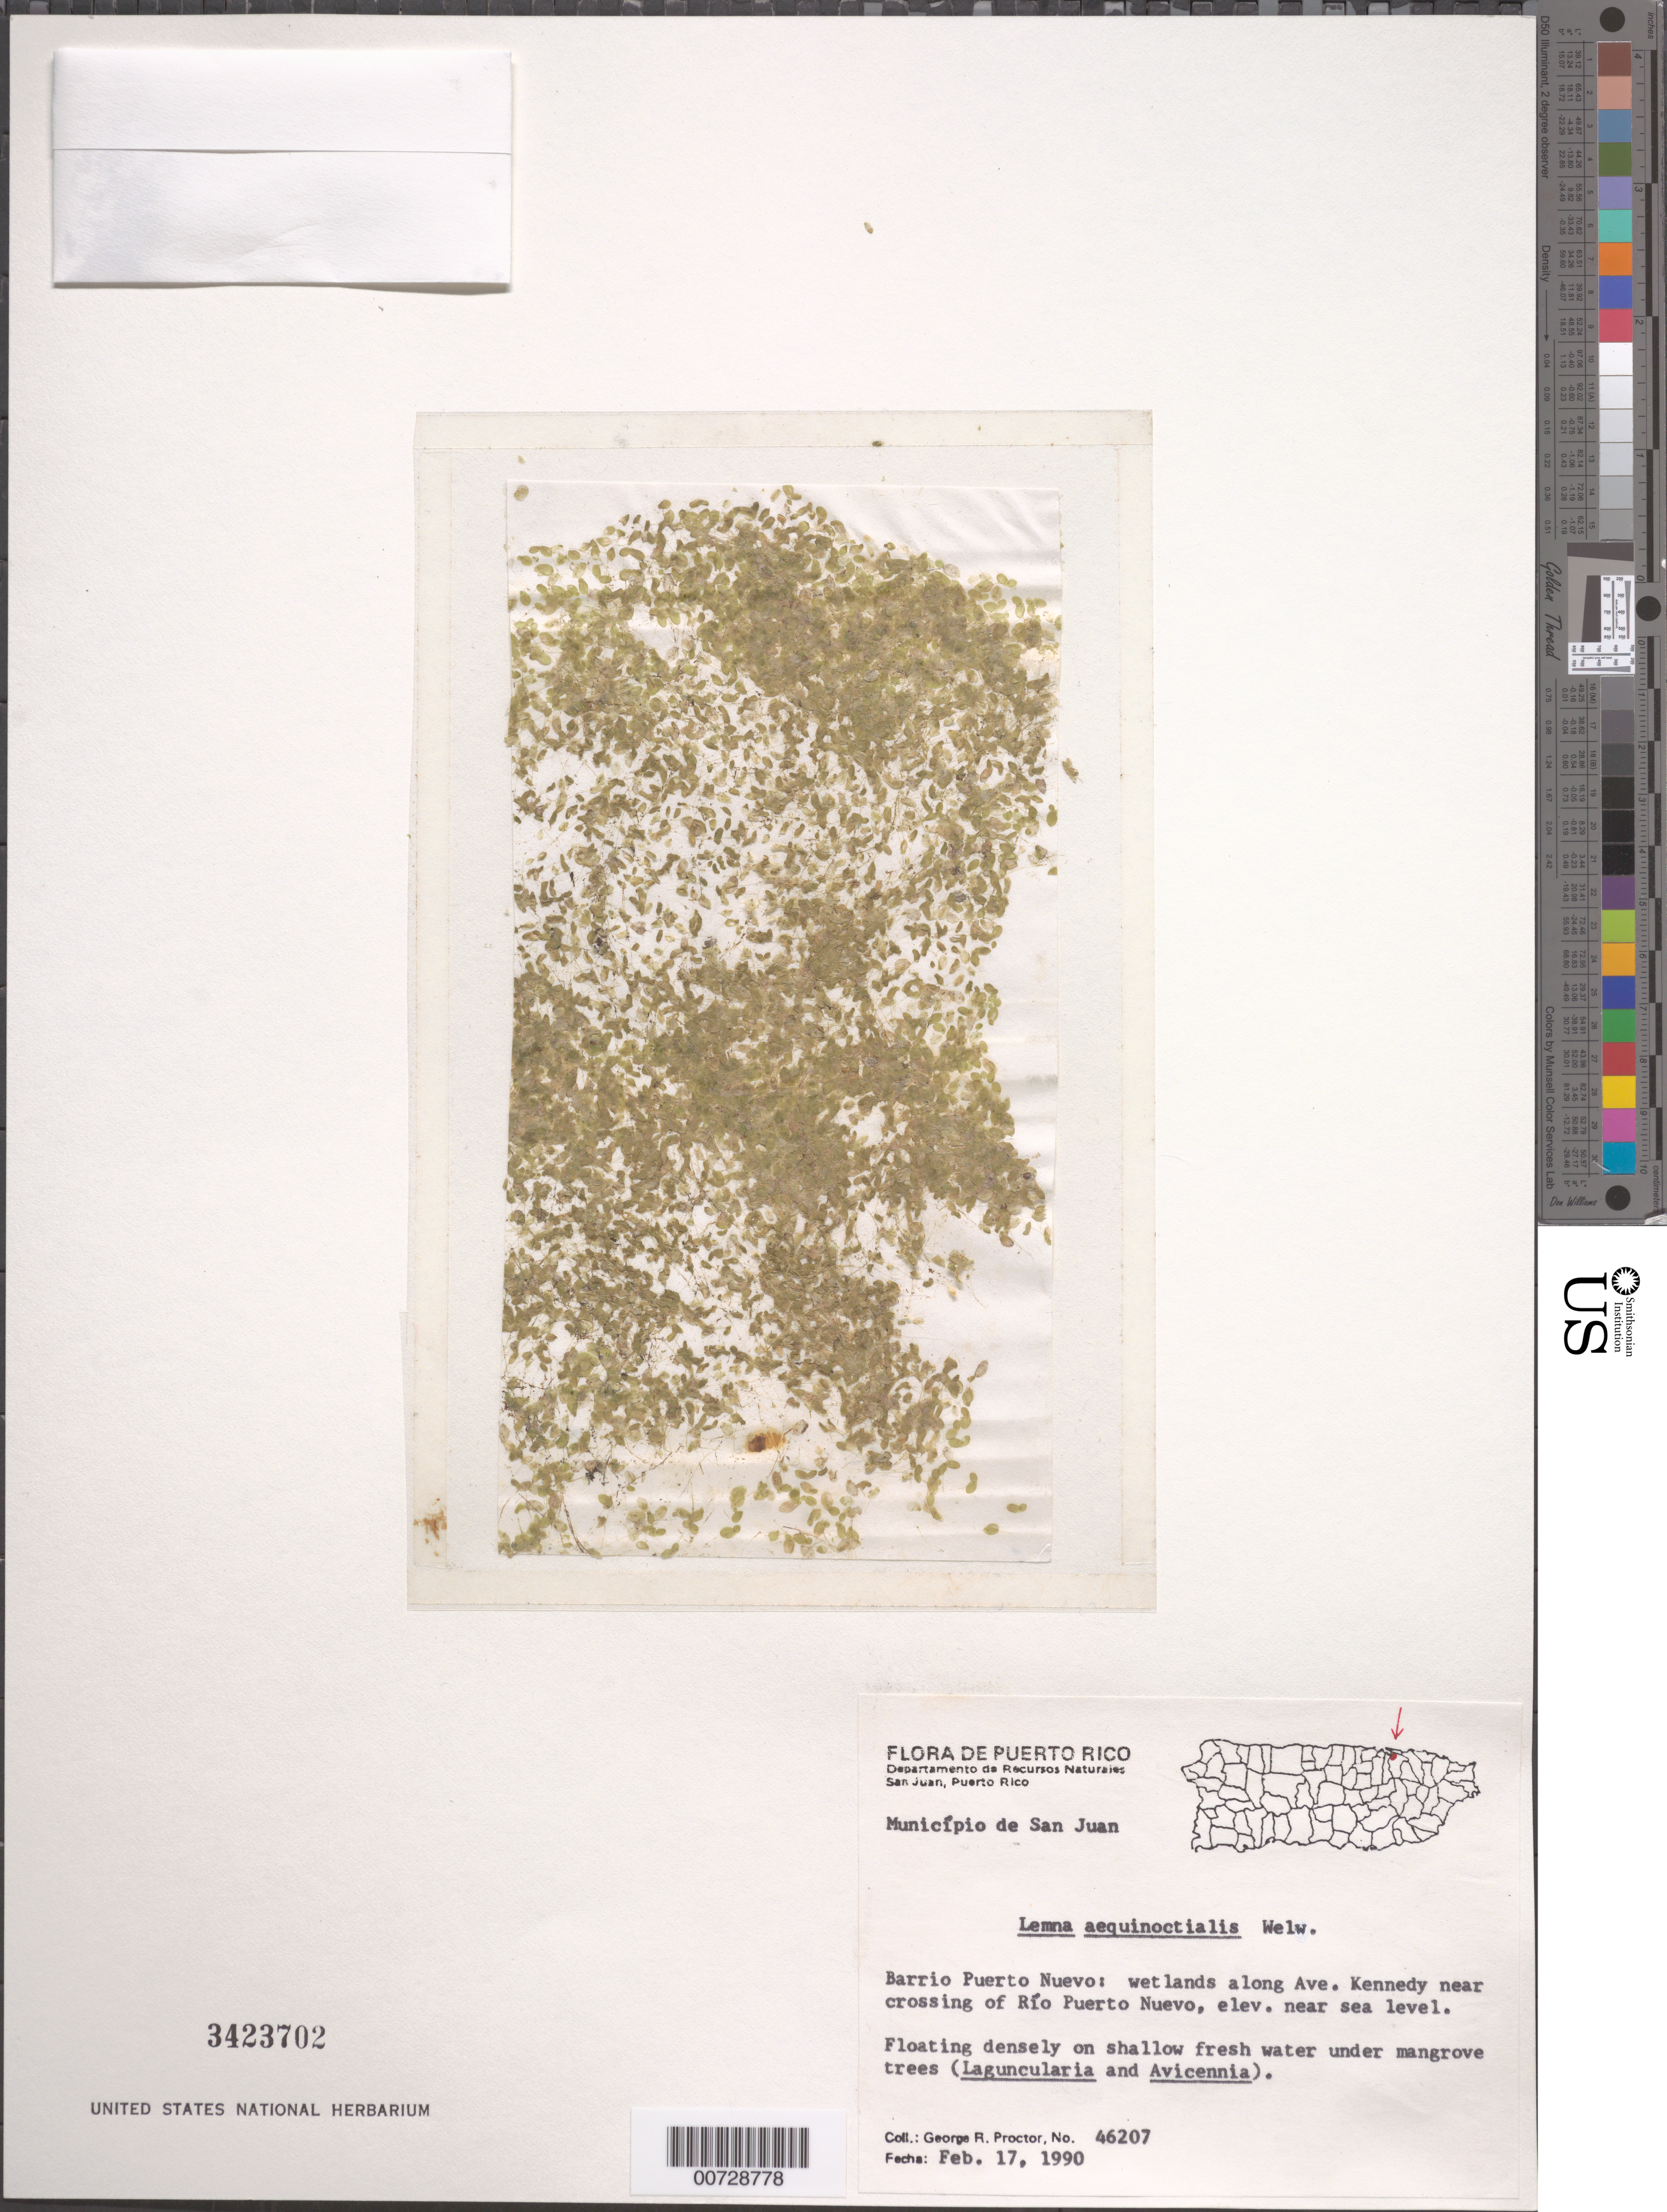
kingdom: Plantae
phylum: Tracheophyta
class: Liliopsida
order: Alismatales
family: Araceae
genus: Lemna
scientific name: Lemna aequinoctialis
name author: Welw.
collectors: G. R. Proctor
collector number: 46207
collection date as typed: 17 Feb 1990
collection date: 1990-02-17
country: Puerto Rico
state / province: San Juan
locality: Mun. San Juan, Barrio Puerto Nuevo: wetlands along Ave. Kennedy near crossing of Río Puerto Nuevo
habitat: Shallow freshwater under mangrove trees (Laguncularia and Avicennia)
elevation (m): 0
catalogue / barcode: US 3423702